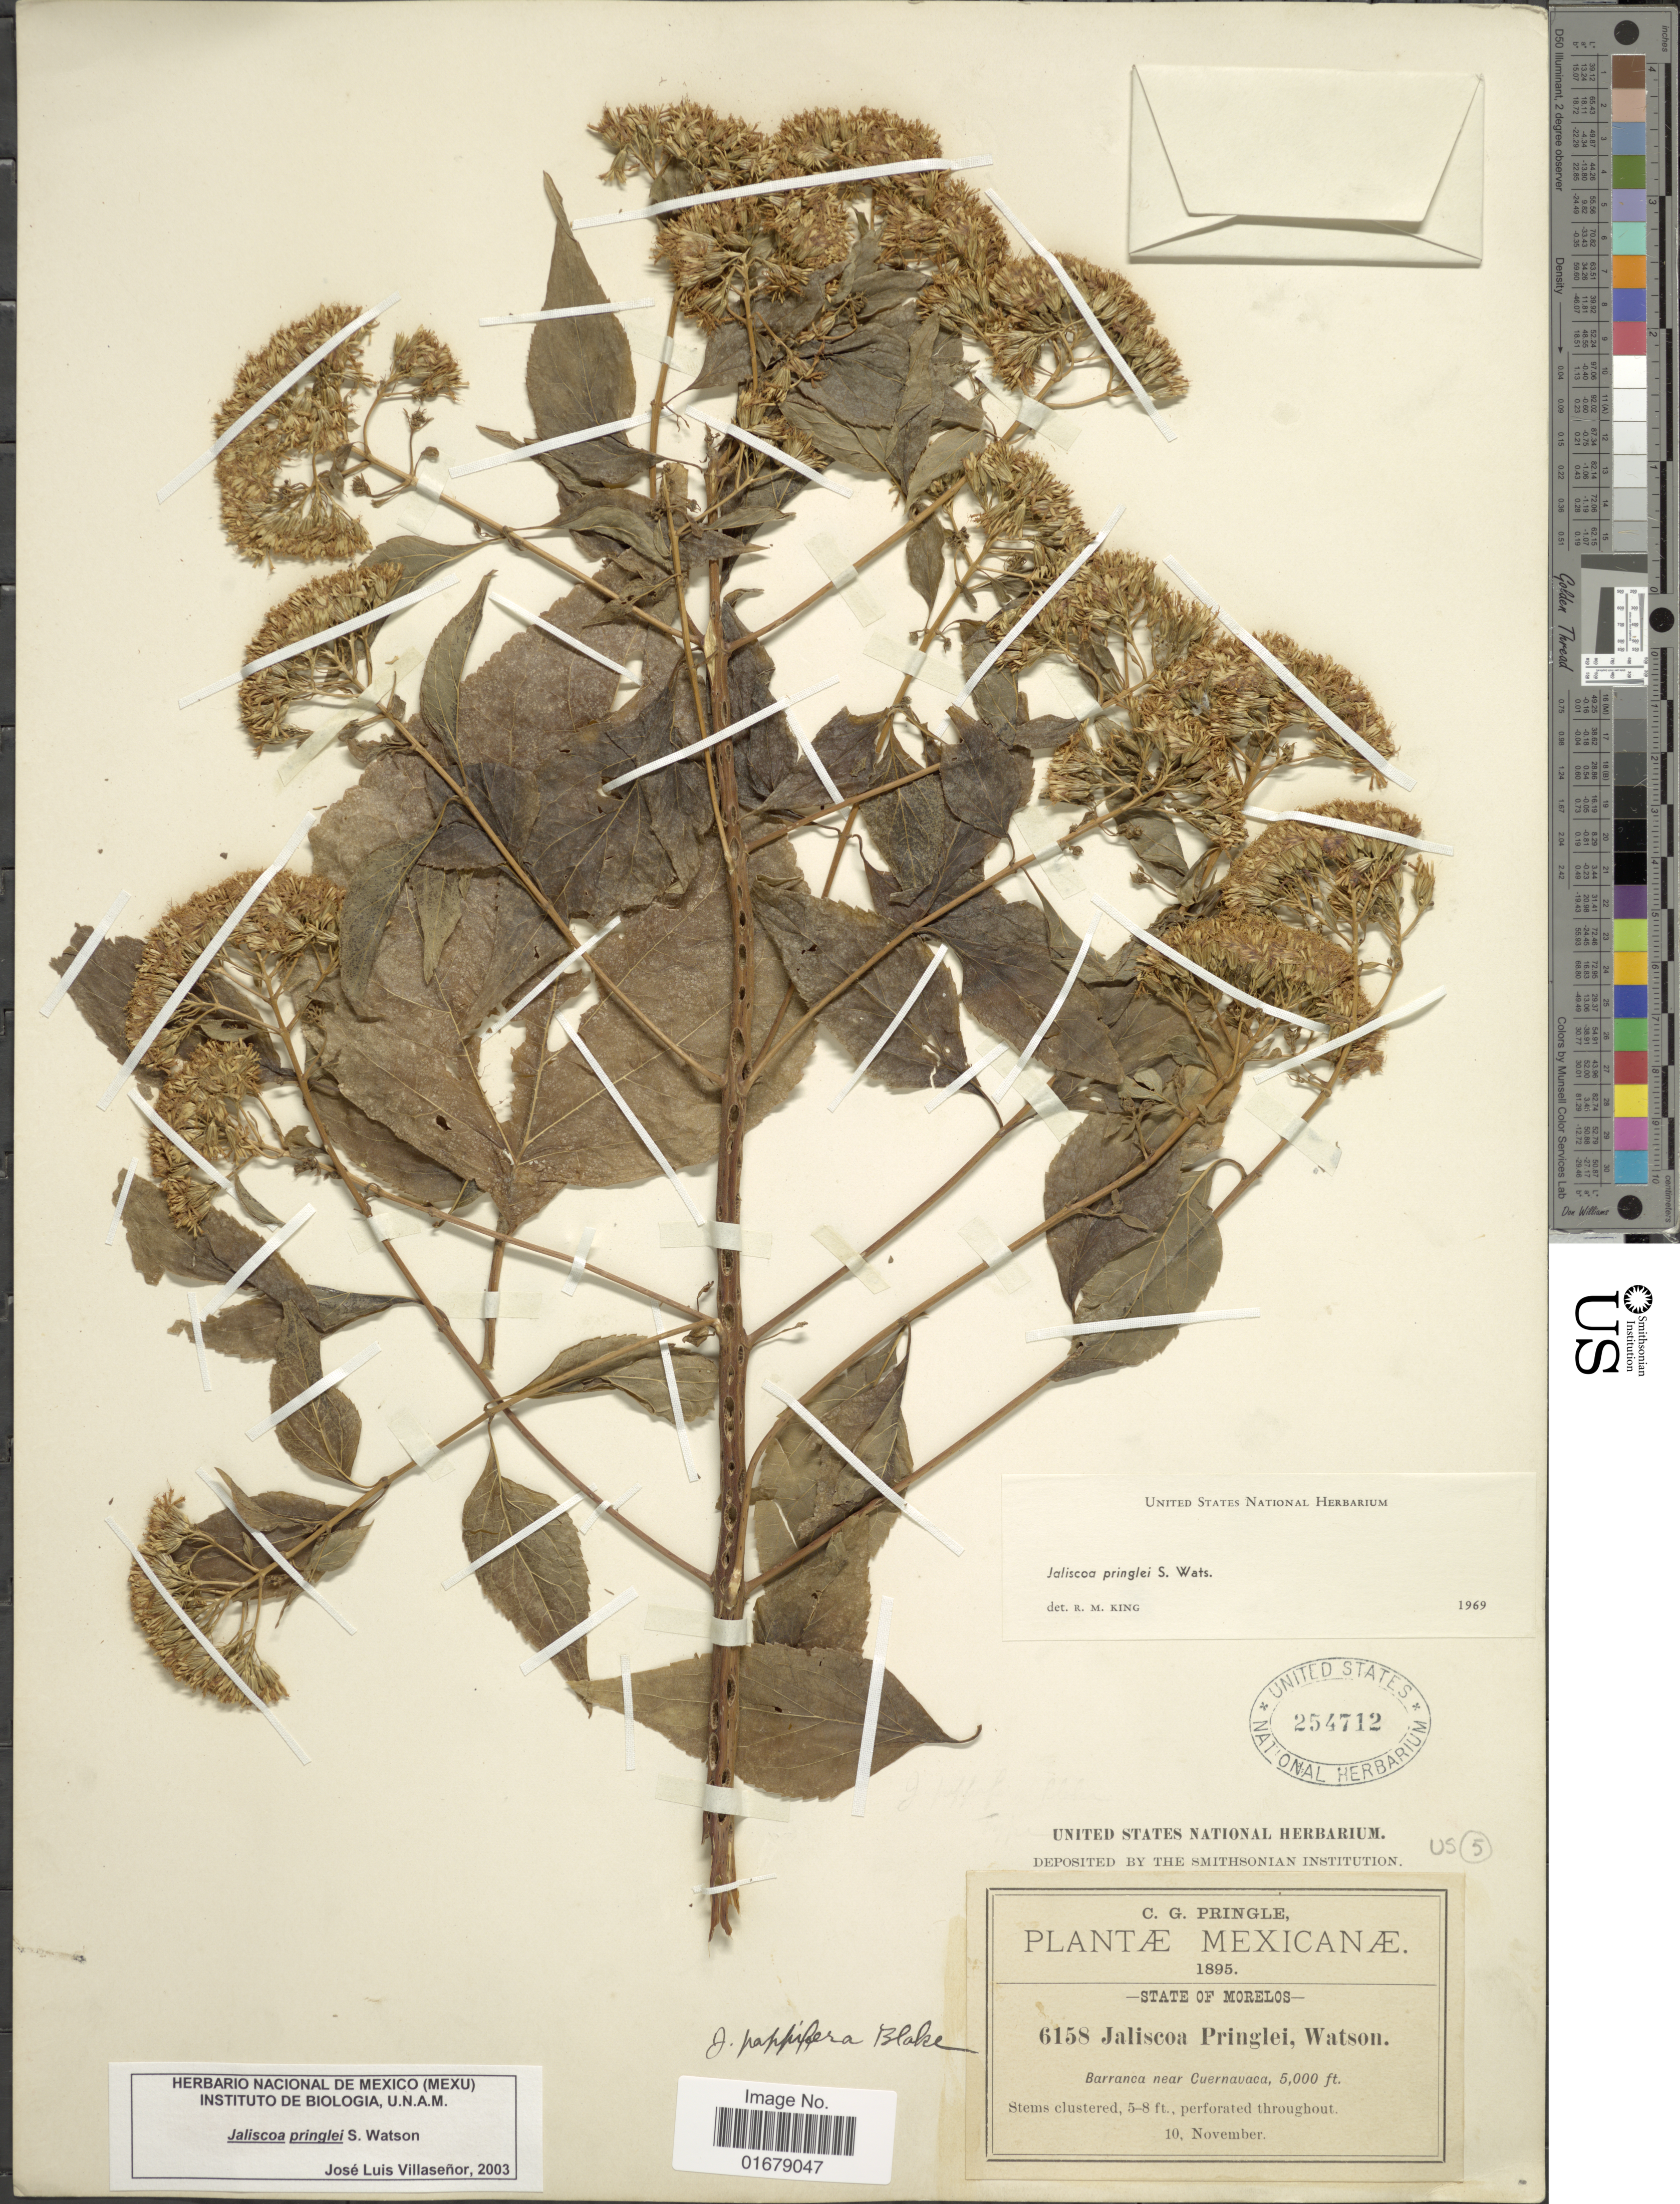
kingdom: Plantae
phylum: Tracheophyta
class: Magnoliopsida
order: Asterales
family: Asteraceae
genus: Jaliscoa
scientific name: Jaliscoa pringlei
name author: S. Watson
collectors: C. G. Pringle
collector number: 6158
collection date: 1895-11-10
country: Mexico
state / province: Morelos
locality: State of Morelos. Barranca near Cuernavaca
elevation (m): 1524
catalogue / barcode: US 254712